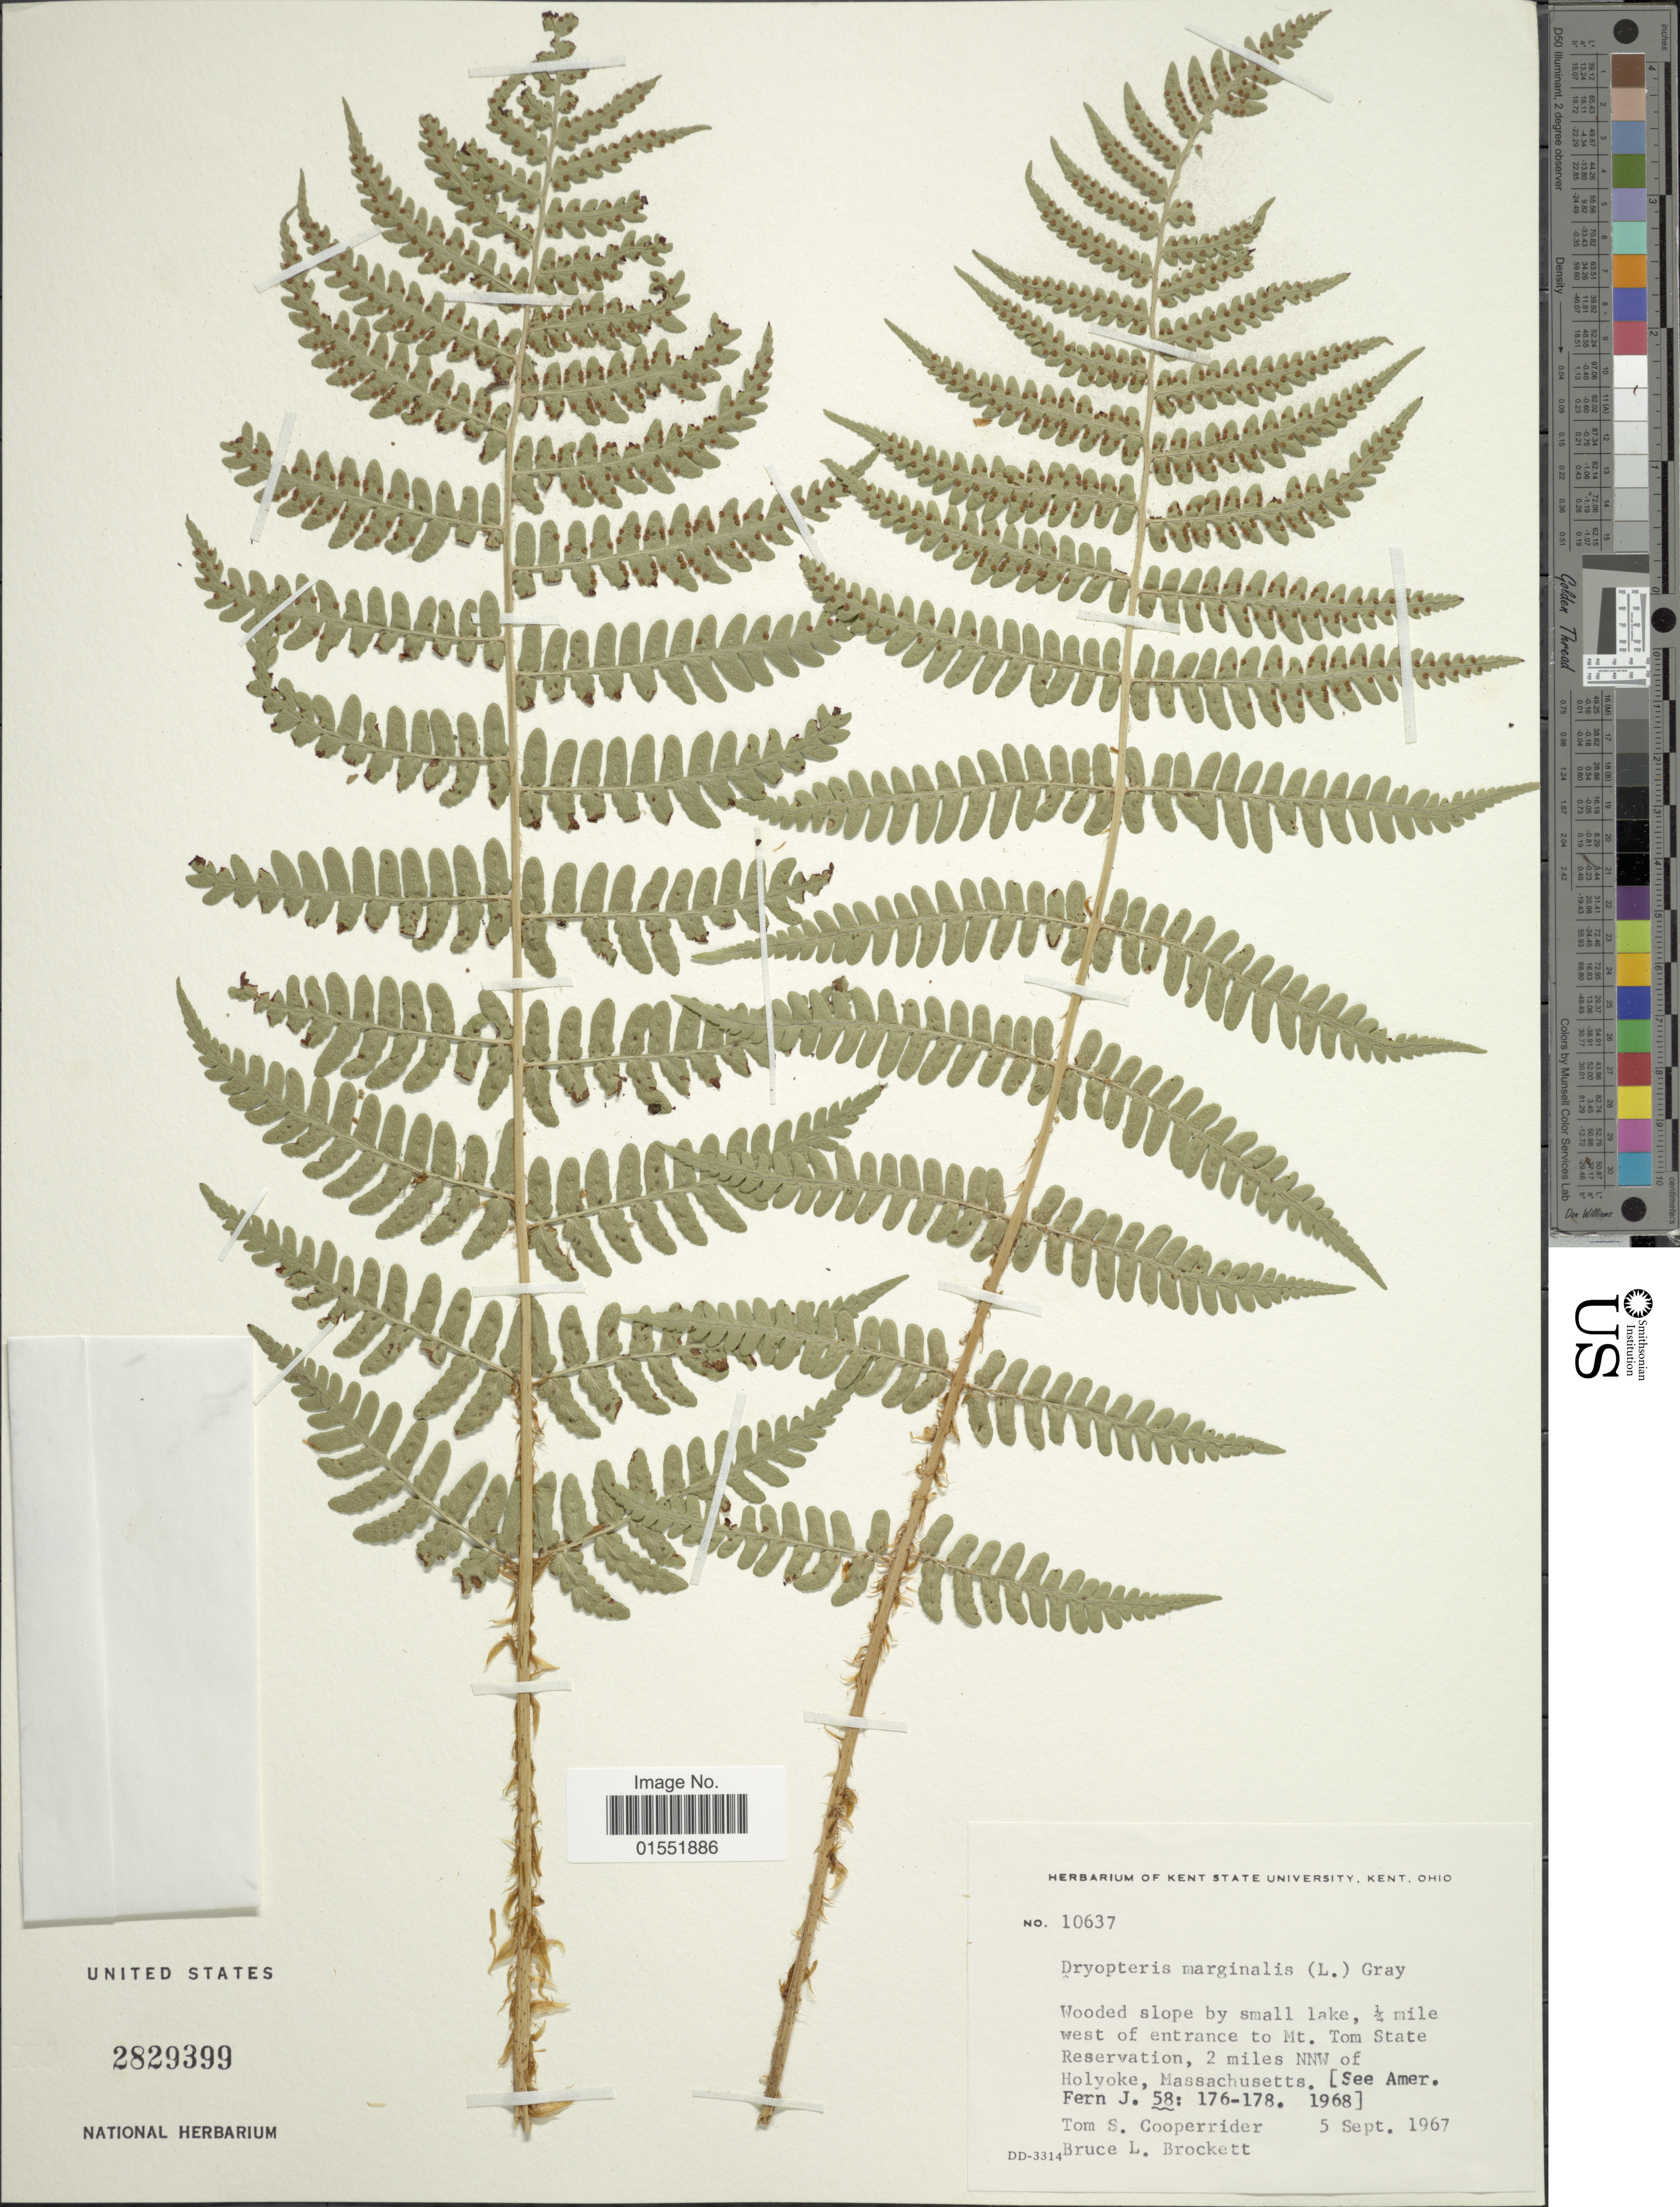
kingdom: Plantae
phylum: Tracheophyta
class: Polypodiopsida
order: Polypodiales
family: Dryopteridaceae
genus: Dryopteris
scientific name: Dryopteris marginalis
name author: (L.) A. Gray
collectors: T. S. Cooperrider & B. Brockett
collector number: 10637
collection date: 1967-09-05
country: United States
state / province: Massachusetts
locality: Wooded slope by small lake, ¼ mile west of entrance to Mt. Tom State Reservation, 2 miles NW of Holyoke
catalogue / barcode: US 2829399